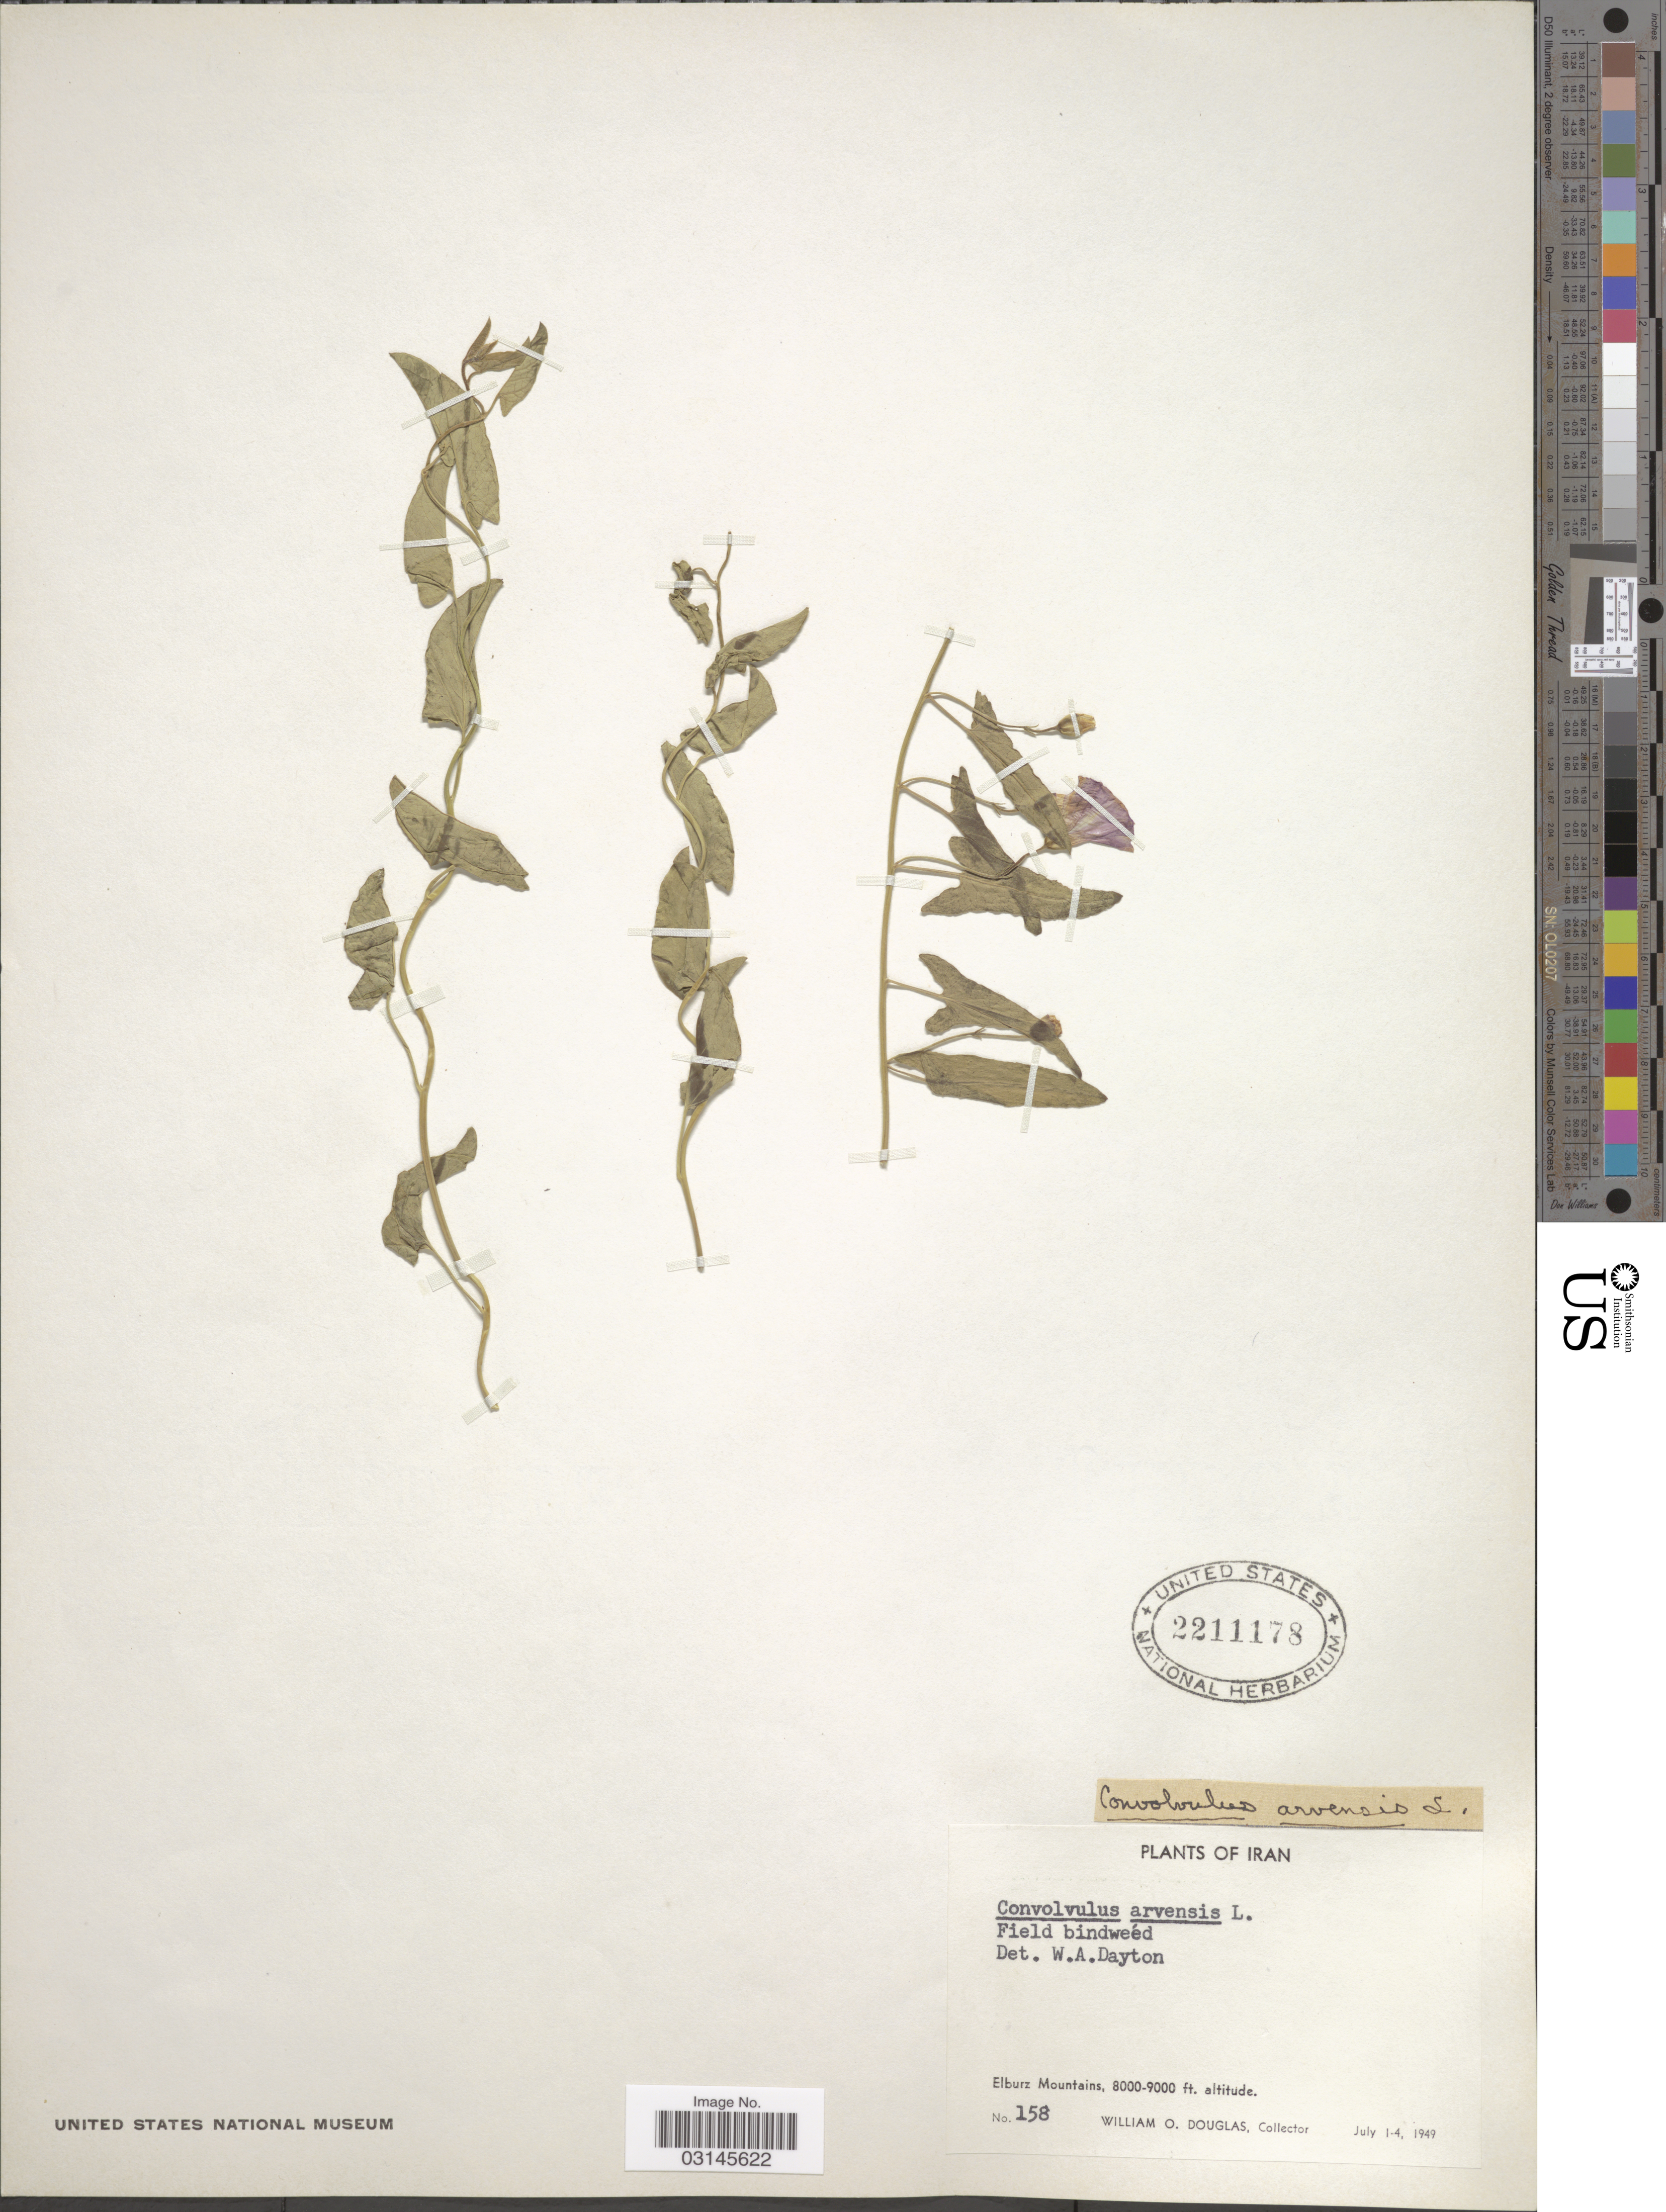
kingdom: Plantae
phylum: Tracheophyta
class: Magnoliopsida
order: Solanales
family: Convolvulaceae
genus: Convolvulus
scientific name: Convolvulus arvensis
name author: L.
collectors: W. Douglas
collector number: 158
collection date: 1949-07-01/1949-07-04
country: Iran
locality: Elburz Mountains.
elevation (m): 2438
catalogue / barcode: US 2211178